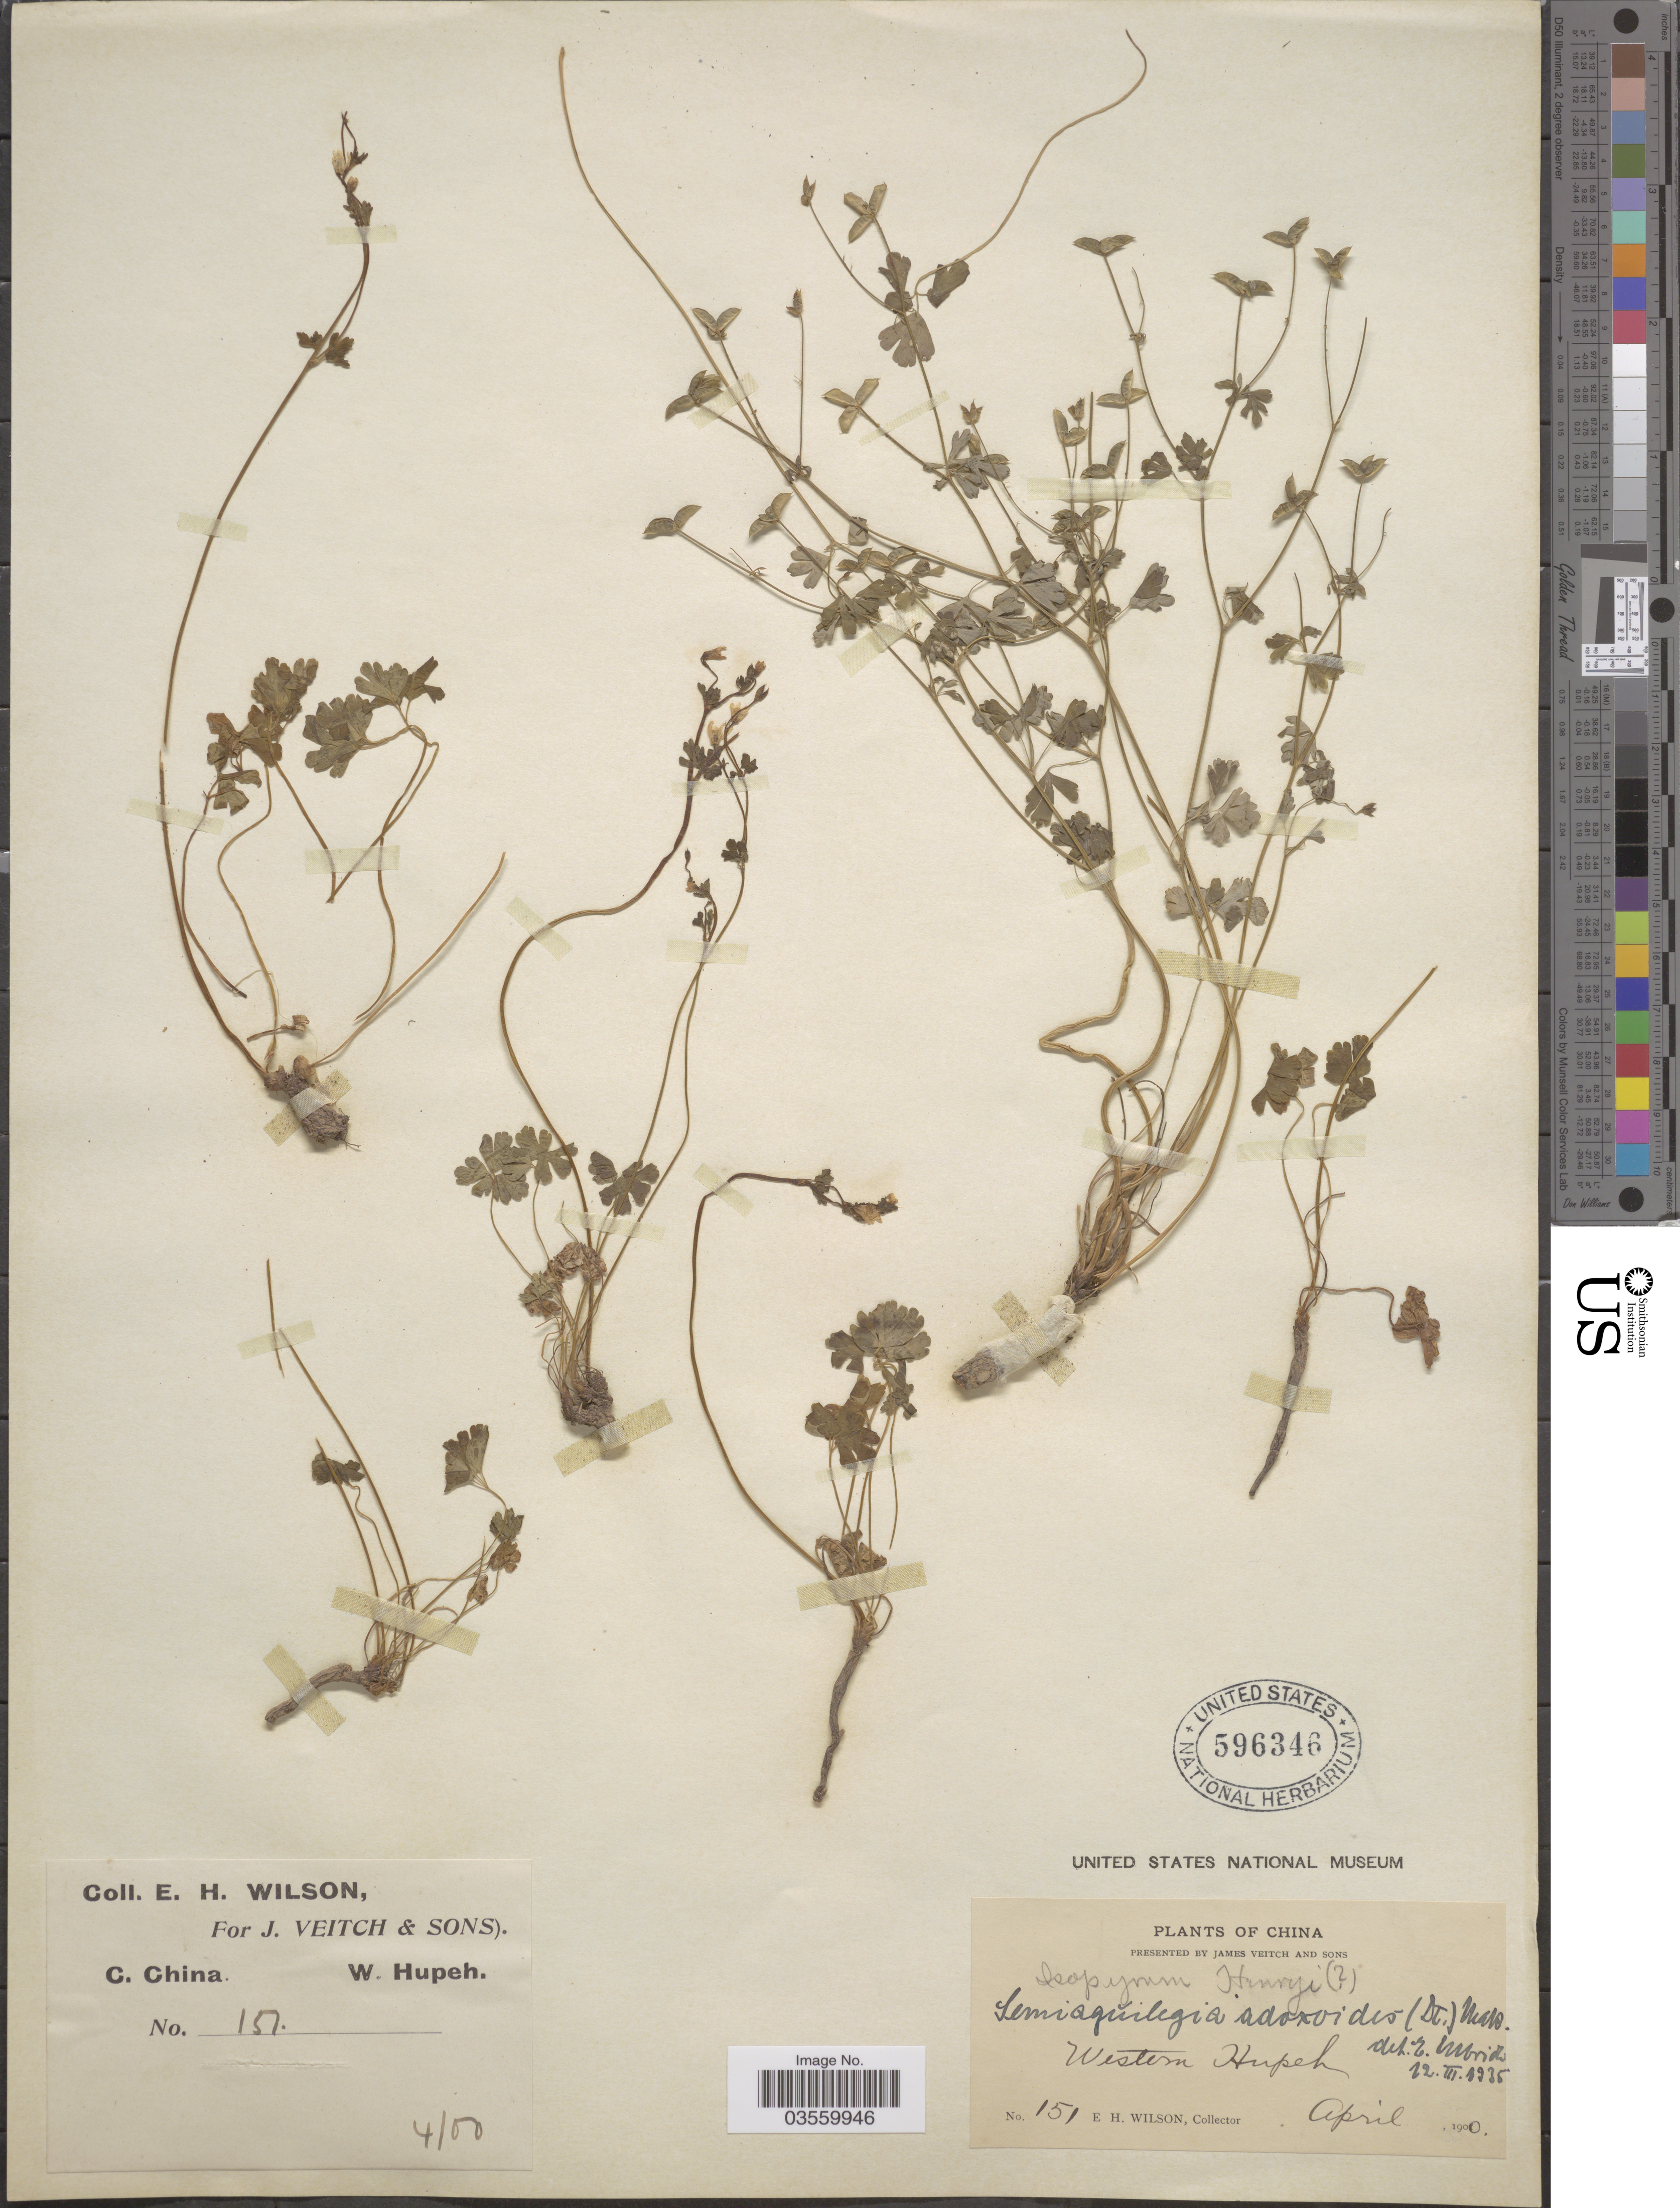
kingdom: Plantae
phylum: Tracheophyta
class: Magnoliopsida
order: Ranunculales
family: Ranunculaceae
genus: Semiaquilegia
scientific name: Semiaquilegia adoxoides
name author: (DC.) Makino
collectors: E. Wilson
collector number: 151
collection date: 1900-04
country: China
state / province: Hubei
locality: C. China. Western Hupeh.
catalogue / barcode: US 596346